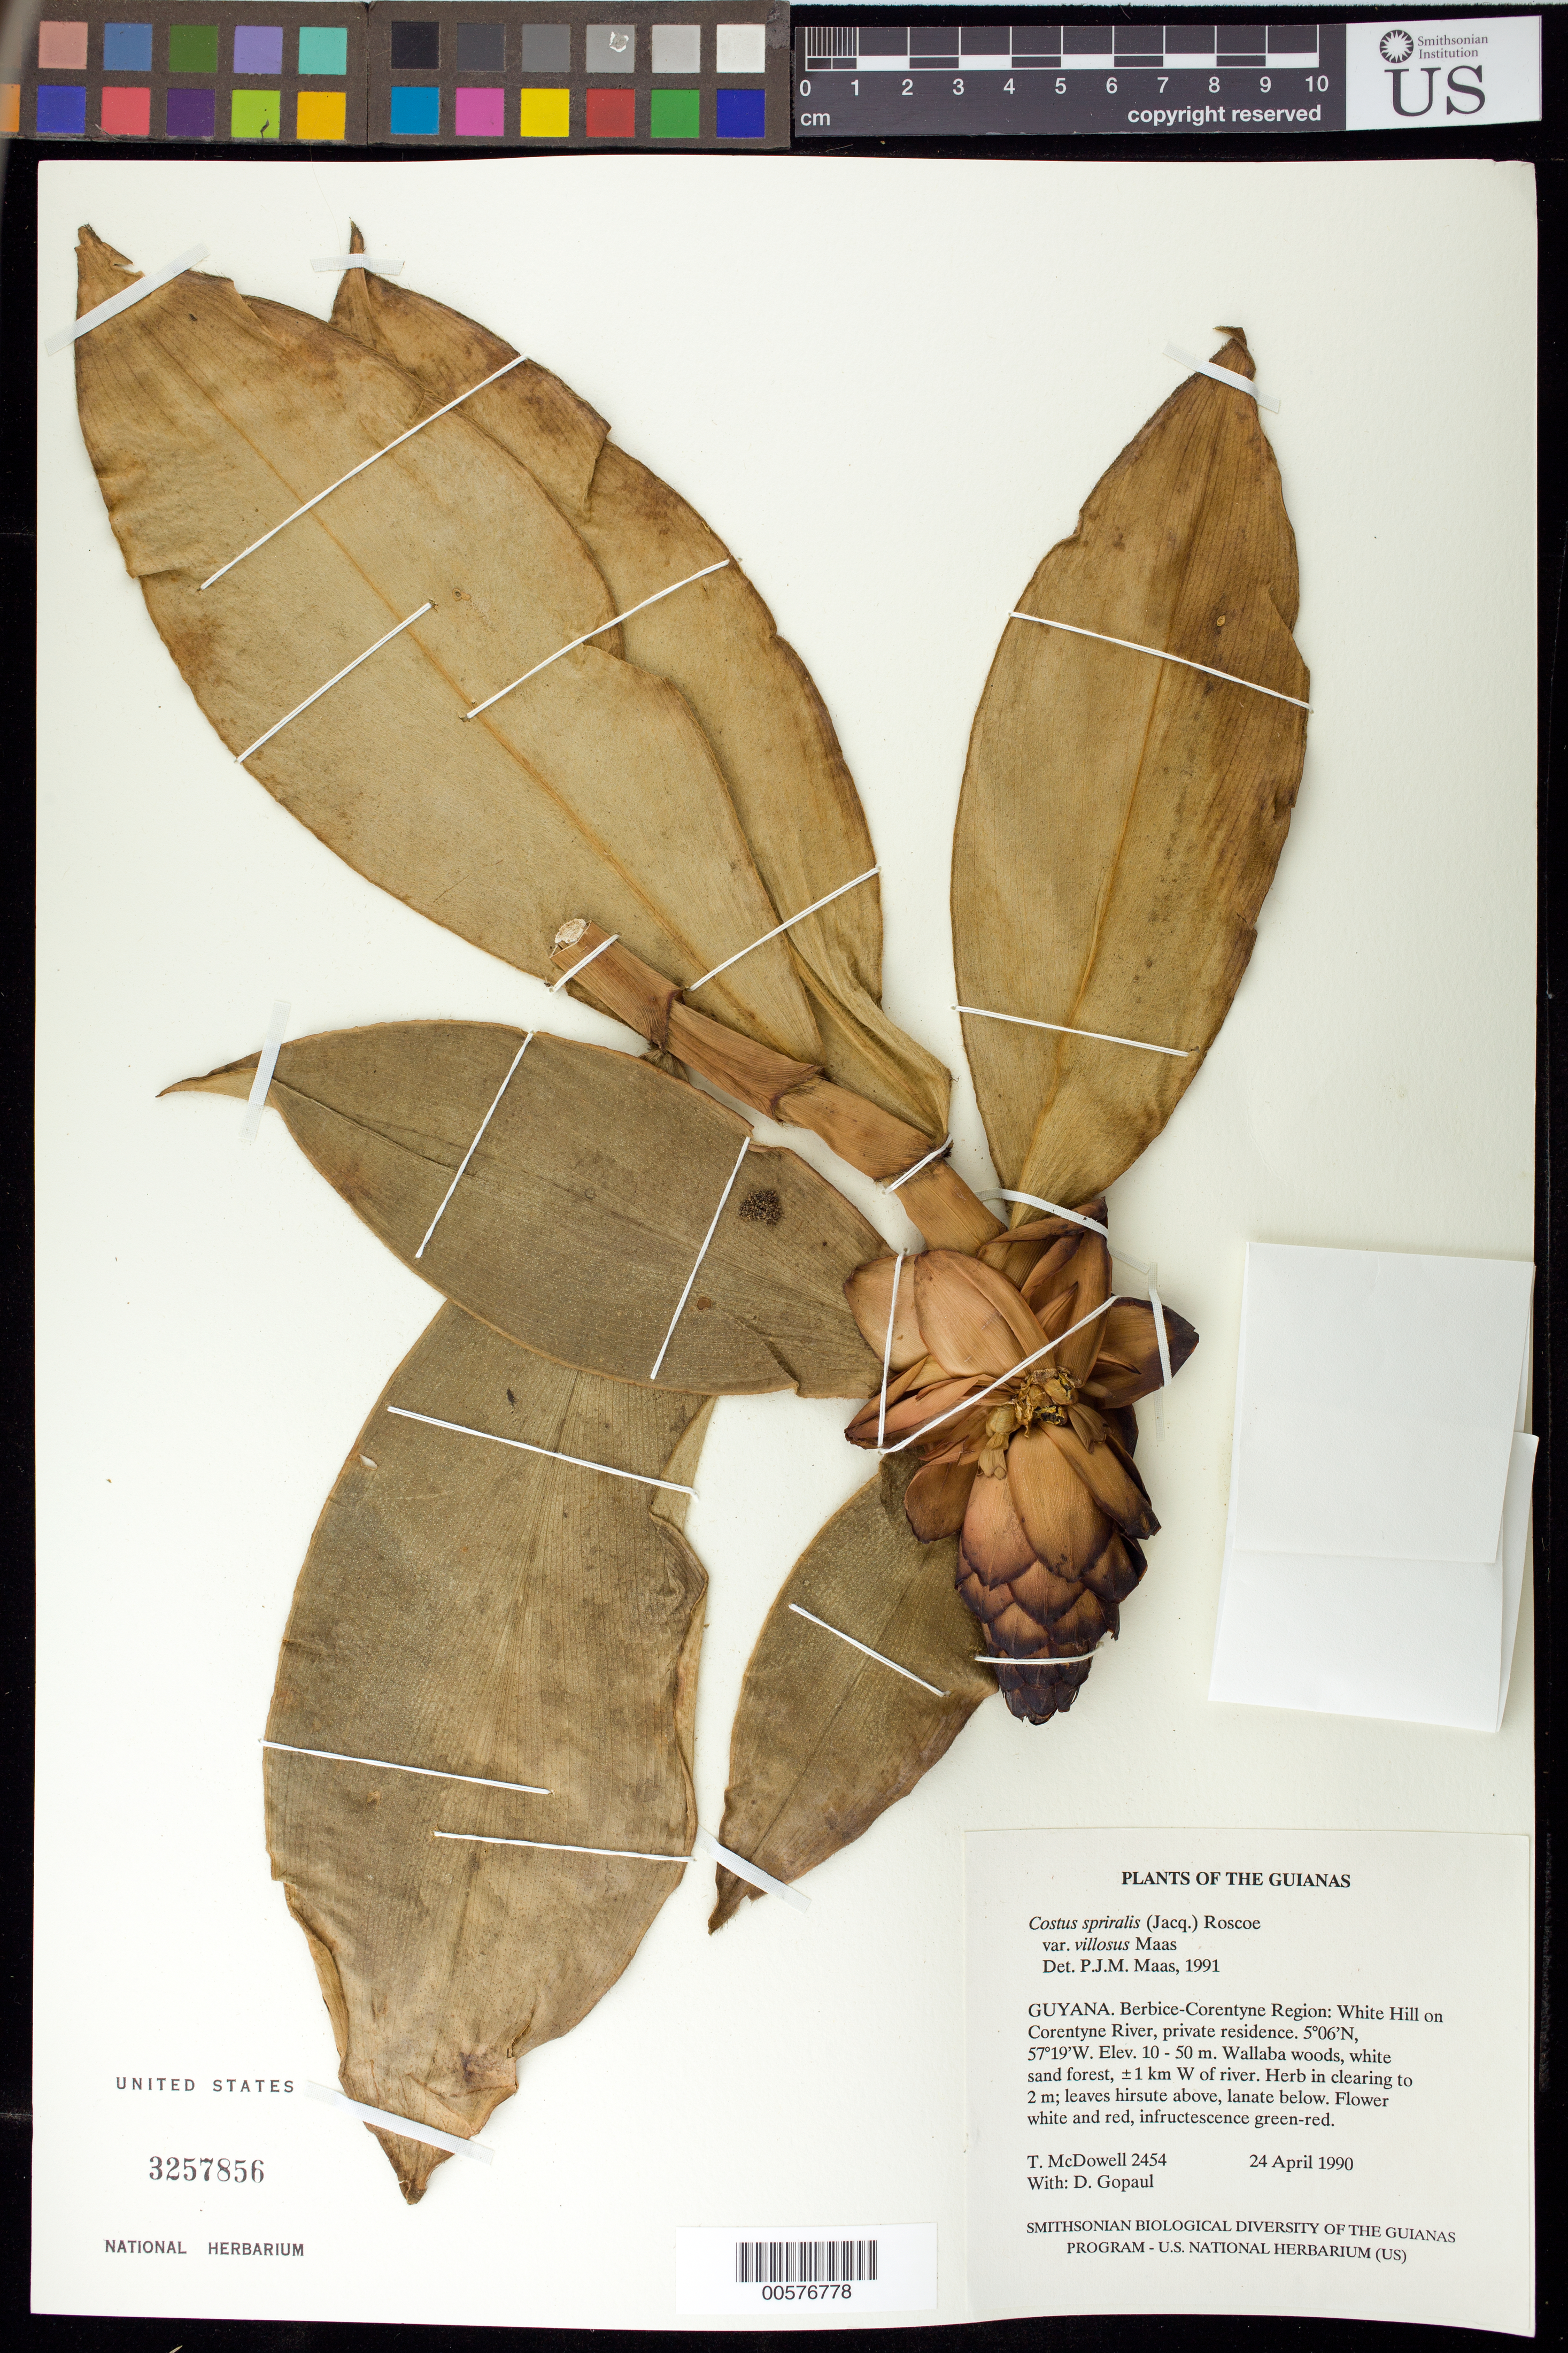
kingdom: Plantae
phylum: Tracheophyta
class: Liliopsida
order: Zingiberales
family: Costaceae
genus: Costus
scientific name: Costus spiralis var. villosus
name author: Maas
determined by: Maas, Paul J. M.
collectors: T. McDowell & D. Gopaul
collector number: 2454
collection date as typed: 24 April 1990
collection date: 1990-04-24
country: Guyana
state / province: E. Berbice-Corentyne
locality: White Hill on Corentyne River, private residence, 1 km W of river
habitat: Wallaba woods, white sand forest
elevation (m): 10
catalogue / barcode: US 3257856